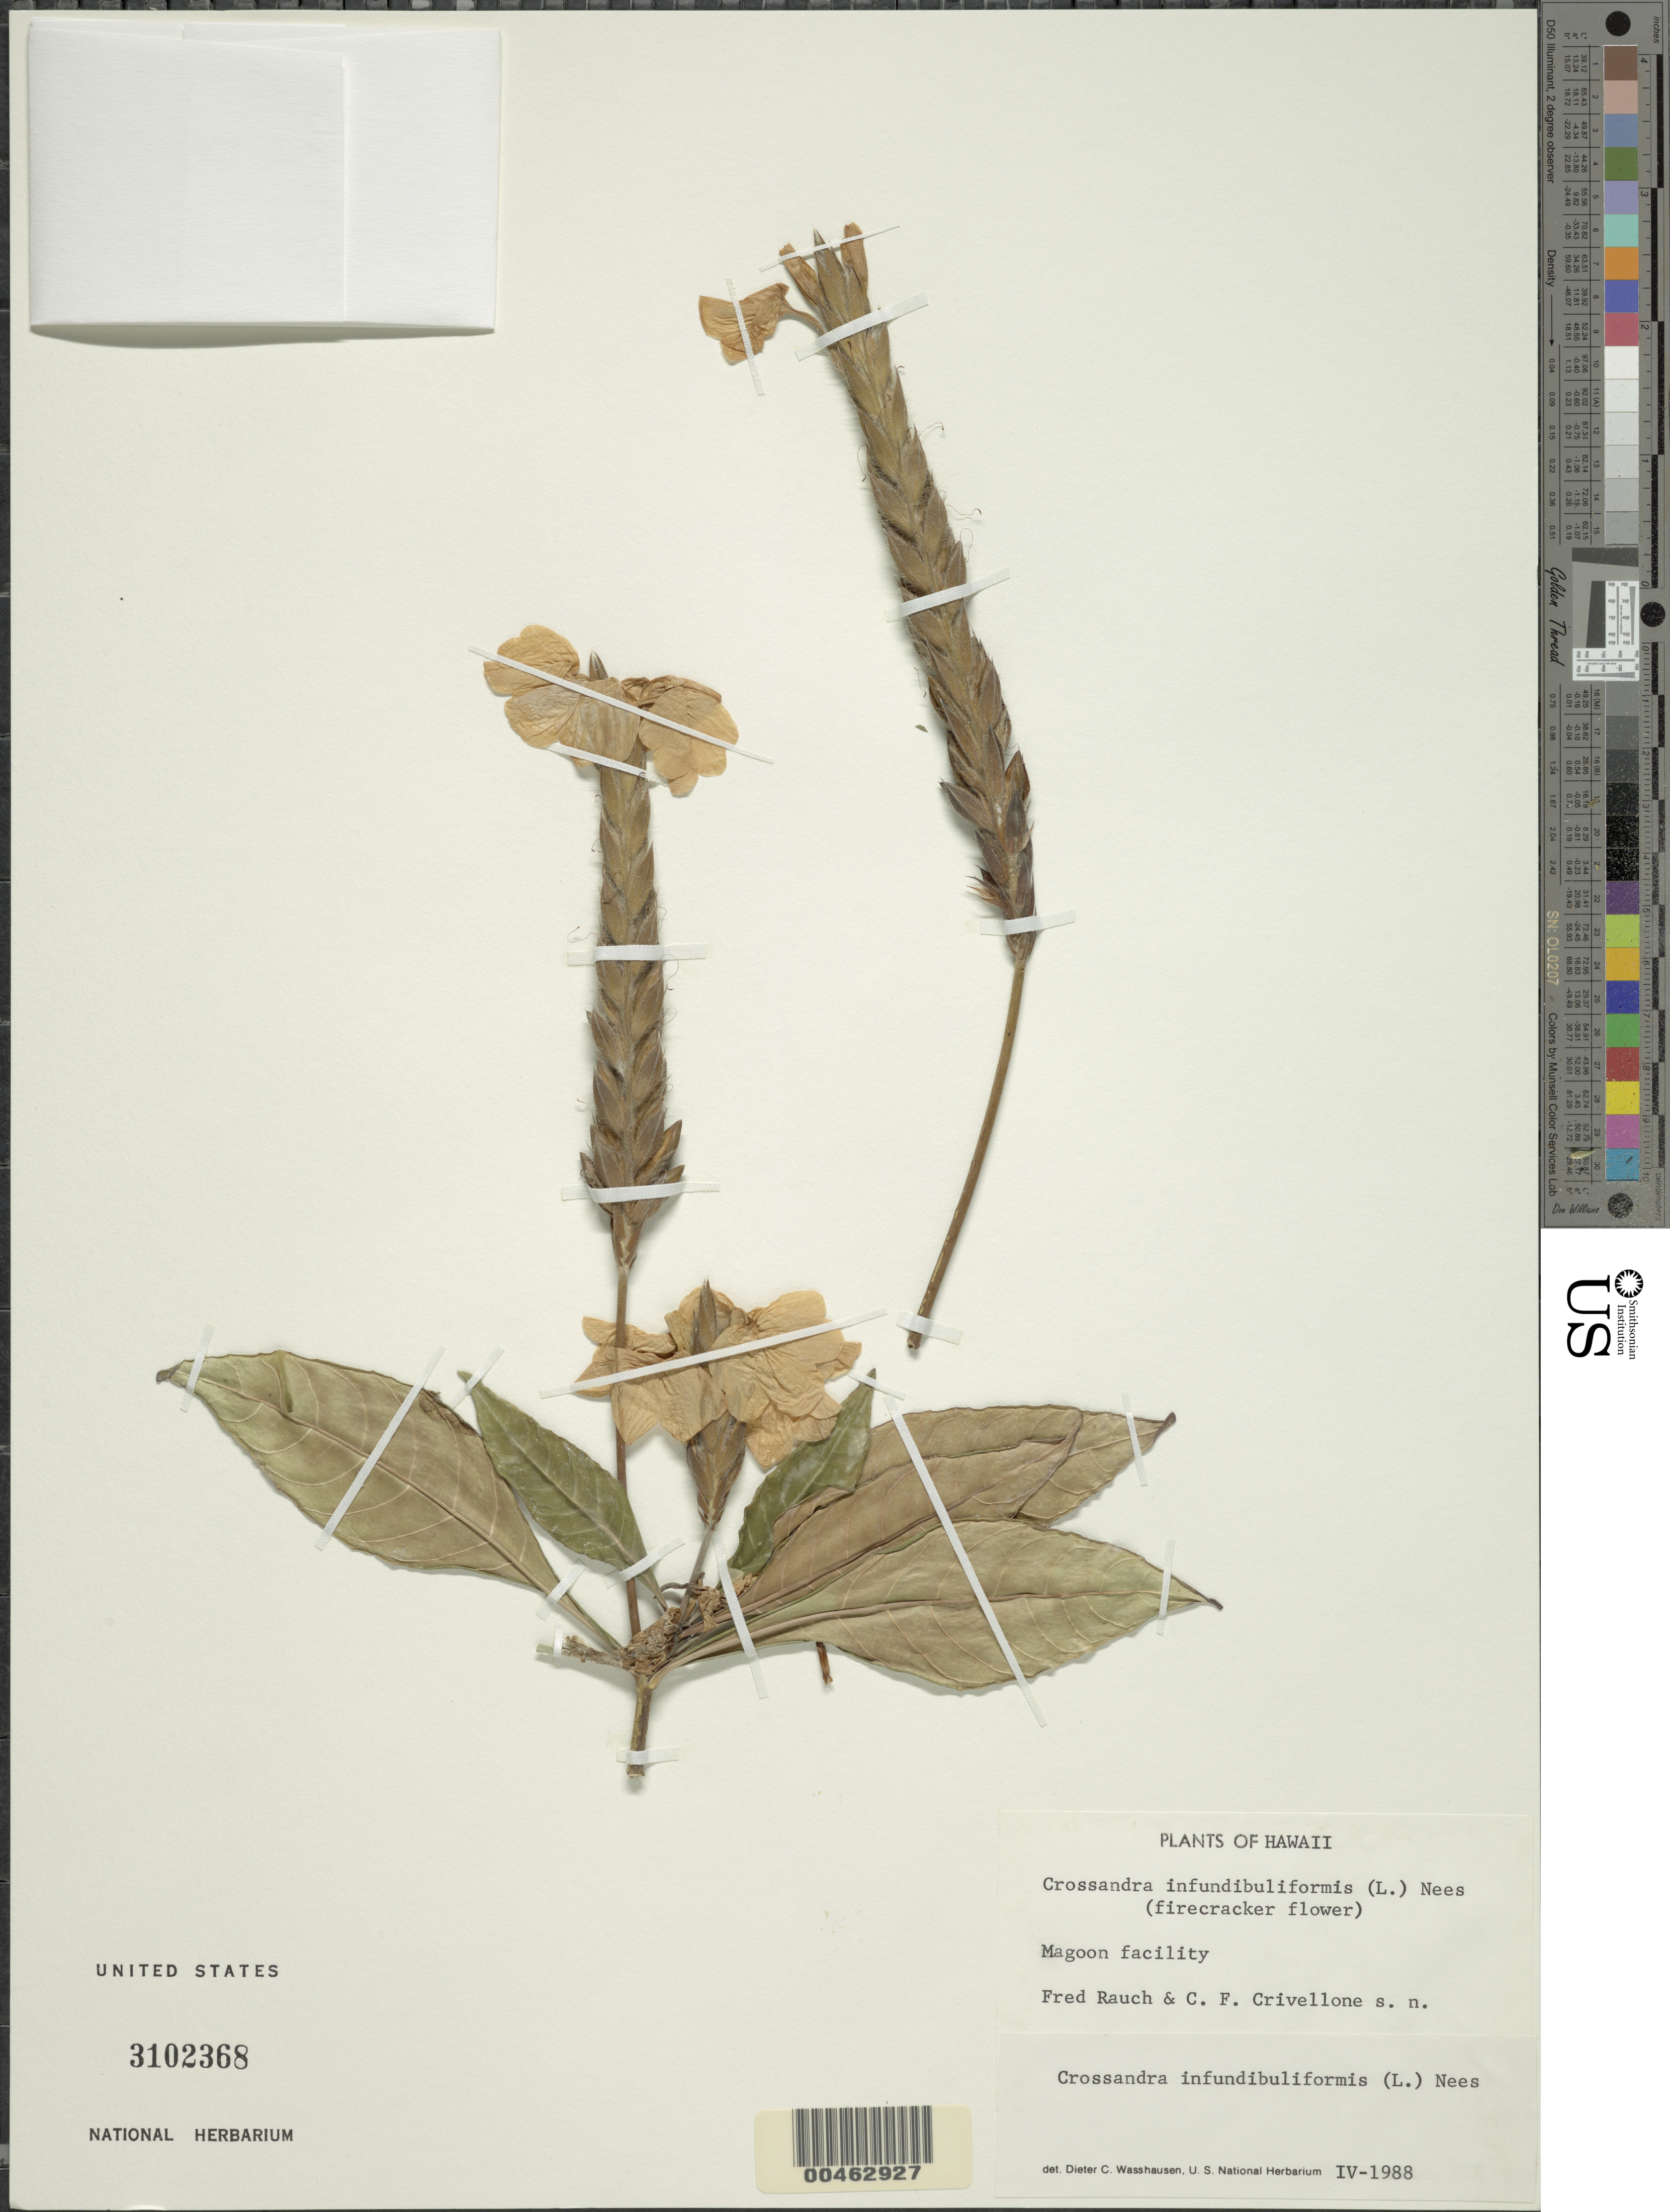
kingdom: Plantae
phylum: Tracheophyta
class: Magnoliopsida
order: Lamiales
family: Acanthaceae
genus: Crossandra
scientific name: Crossandra infundibuliformis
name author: (L.) Nees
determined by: Wasshausen, Dieter C., (BOT), Smithsonian Institution - National Museum of Natural History (UNITED STATES)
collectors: F. Rauch & C. Crivellone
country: United States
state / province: Hawaii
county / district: Honolulu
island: Oahu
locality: Magoon facility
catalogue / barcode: US 3102368